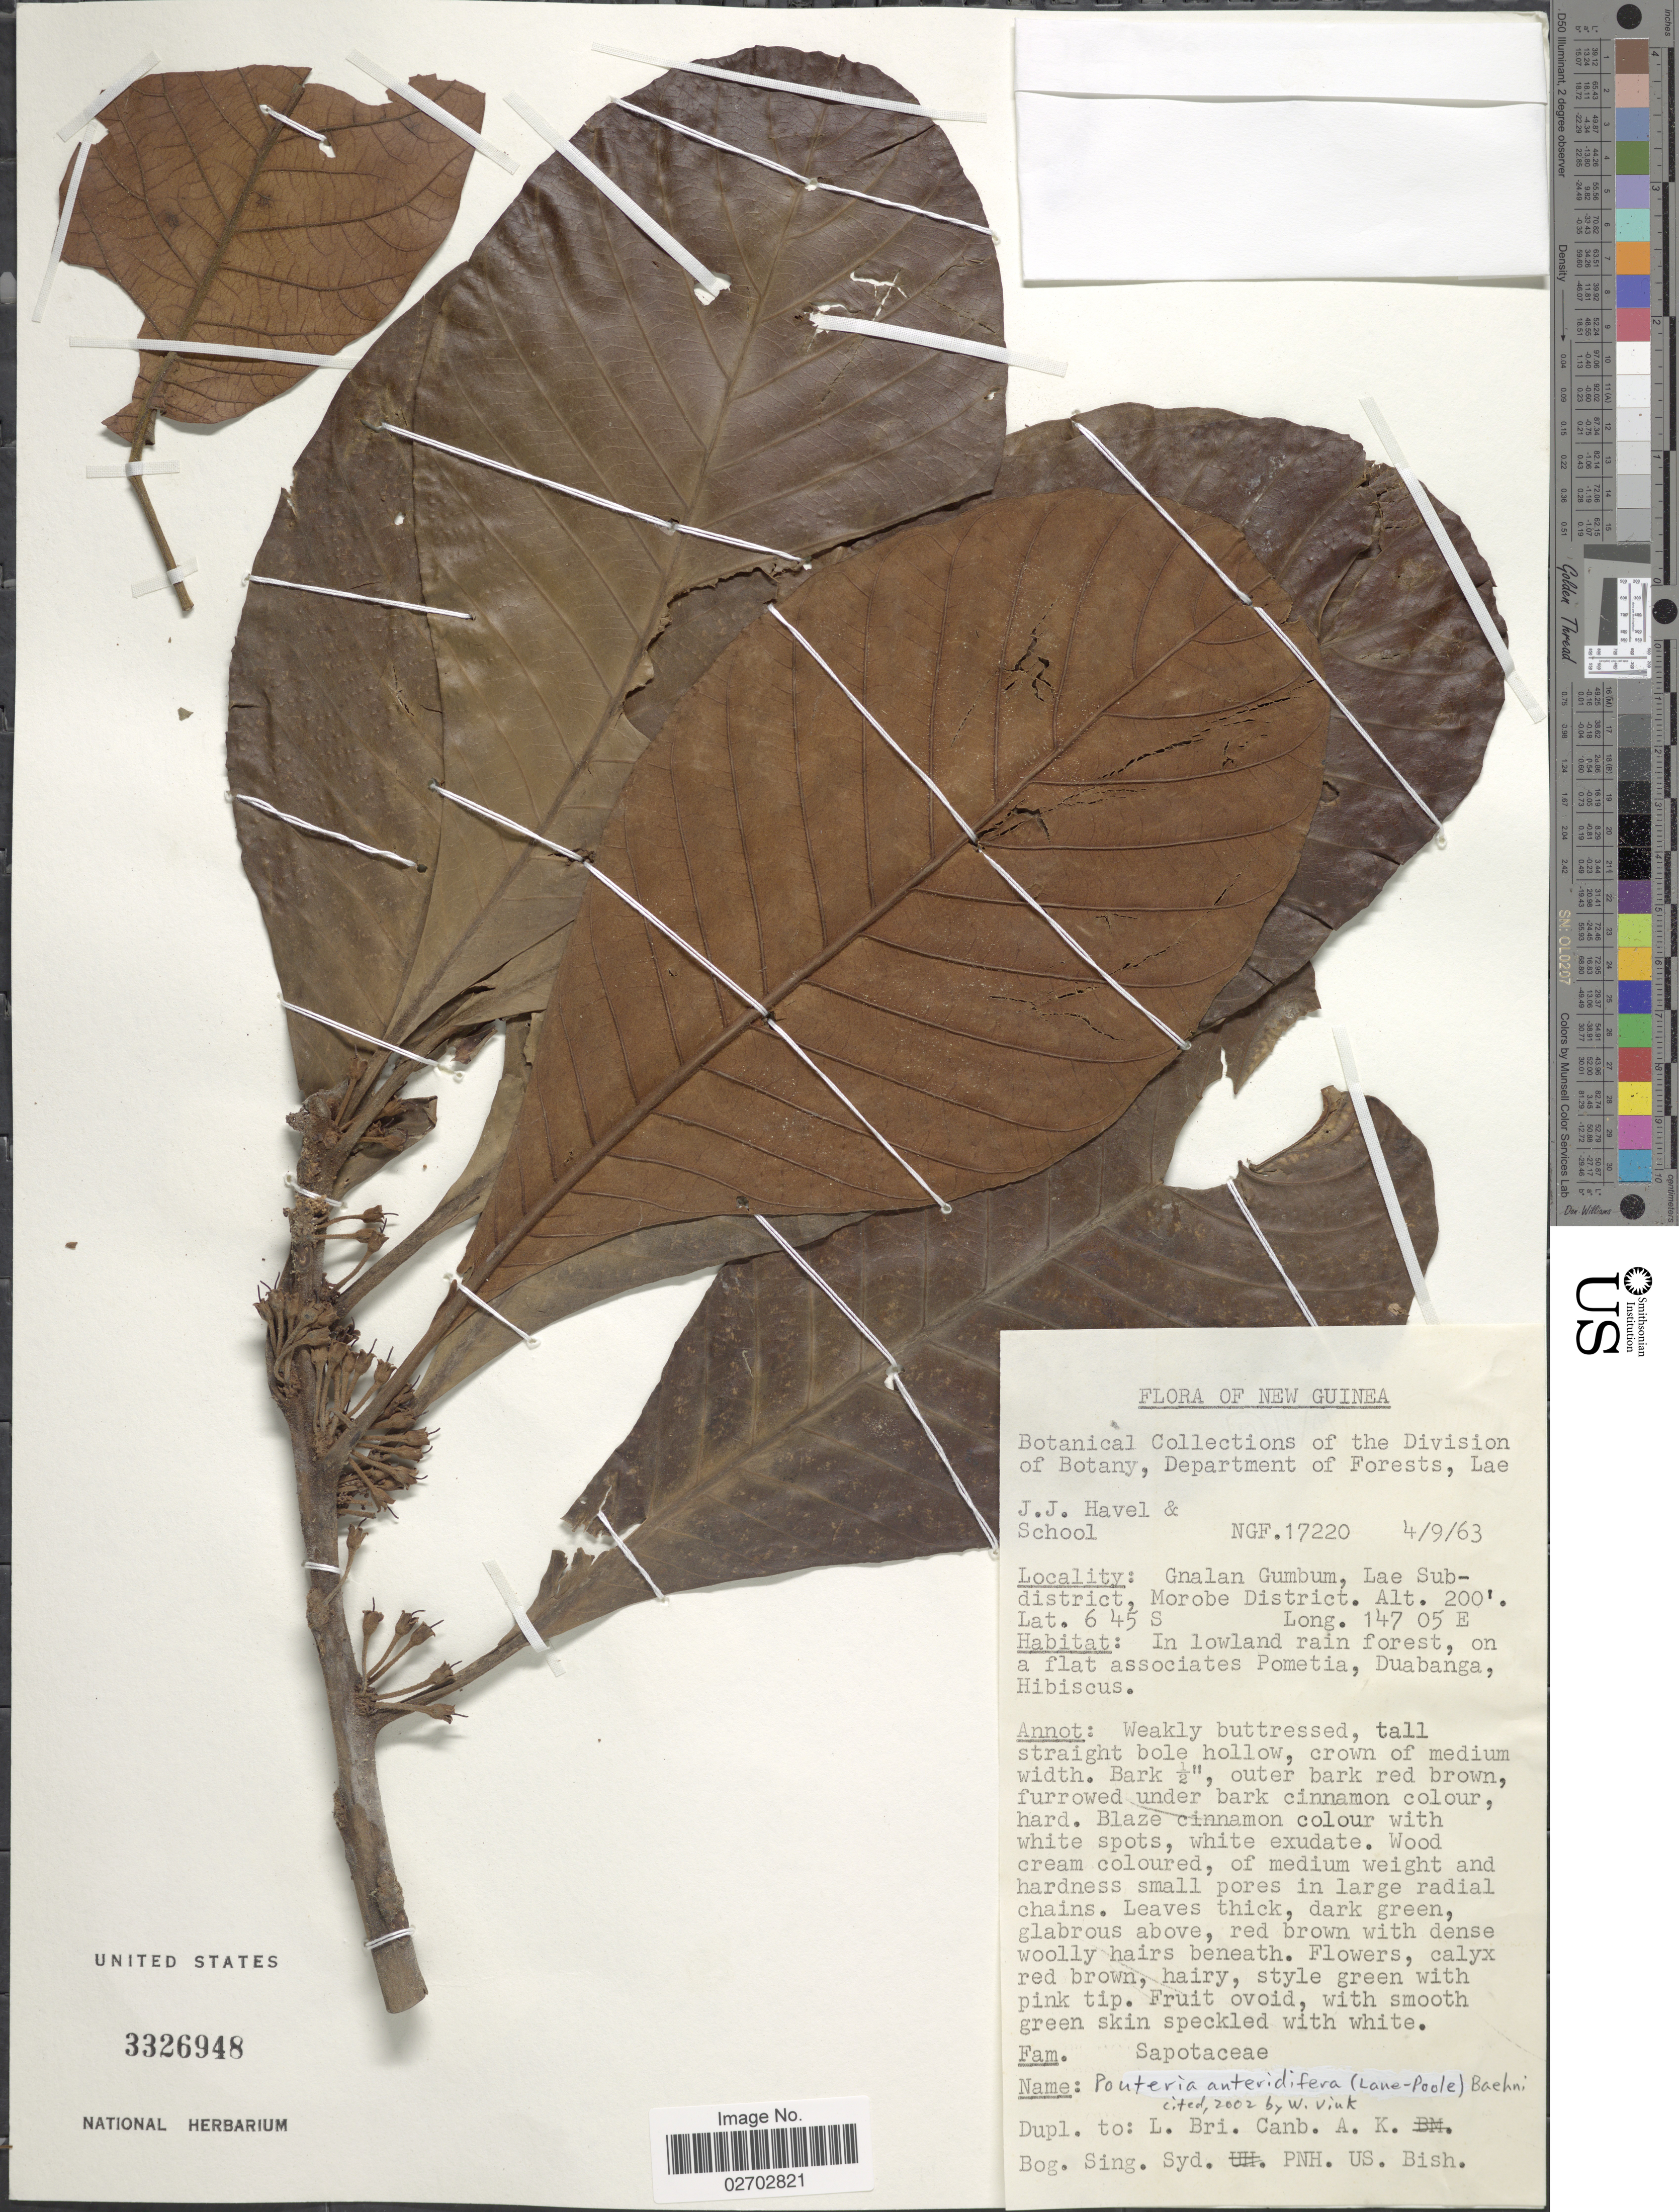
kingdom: Plantae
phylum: Tracheophyta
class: Magnoliopsida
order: Ericales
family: Sapotaceae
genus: Pouteria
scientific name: Pouteria anteridifera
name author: (C.T. White & W.D. Francis) Baehni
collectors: J. Havel & School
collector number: NGF 17220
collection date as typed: Transcribed d/m/y: 4/9/63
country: Papua New Guinea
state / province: Morobe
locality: New Guinea. Gnalan Gumbum, Lae Subdistrict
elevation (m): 61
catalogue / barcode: US 3326948